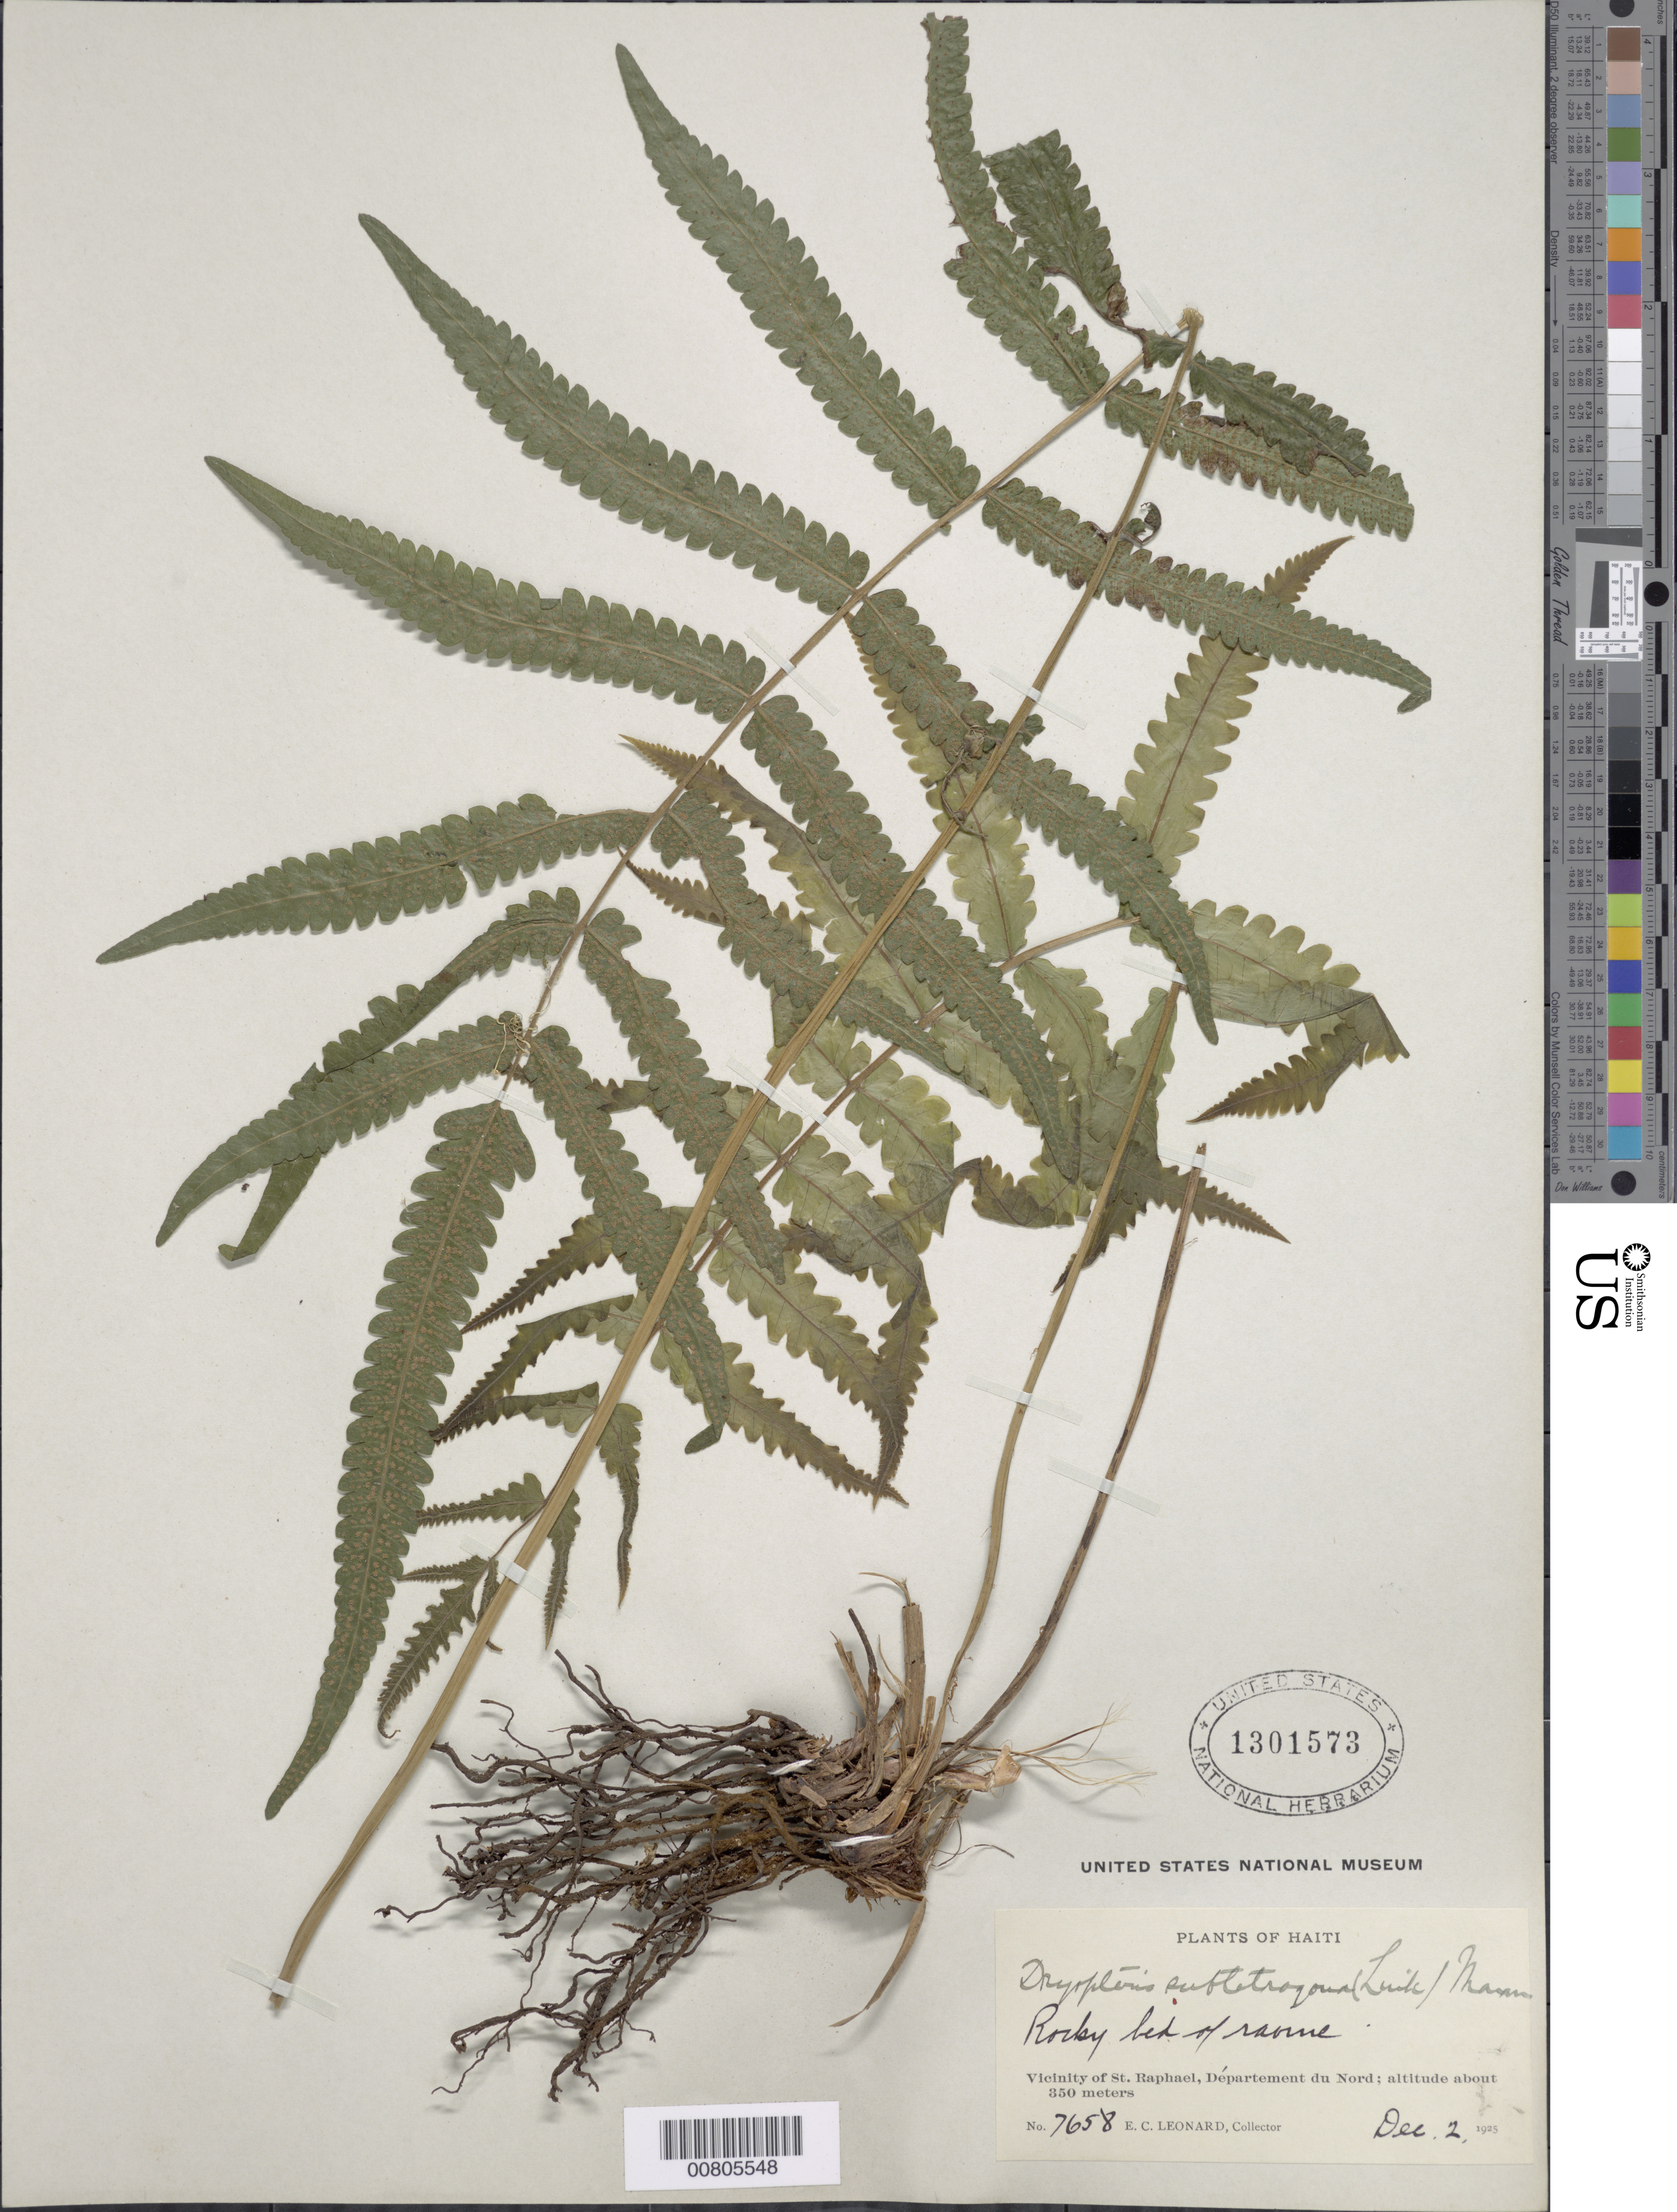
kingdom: Plantae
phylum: Tracheophyta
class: Polypodiopsida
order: Polypodiales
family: Thelypteridaceae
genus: Goniopteris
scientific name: Goniopteris subtetragona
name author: (Link) Vareschi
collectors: E. C. Leonard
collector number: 7658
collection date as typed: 02 Dec 1925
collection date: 1925-12-02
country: Haiti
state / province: Nord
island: Hispaniola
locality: St. Raphael vicinity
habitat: Rocky bed of ravine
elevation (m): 350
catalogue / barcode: US 1301573